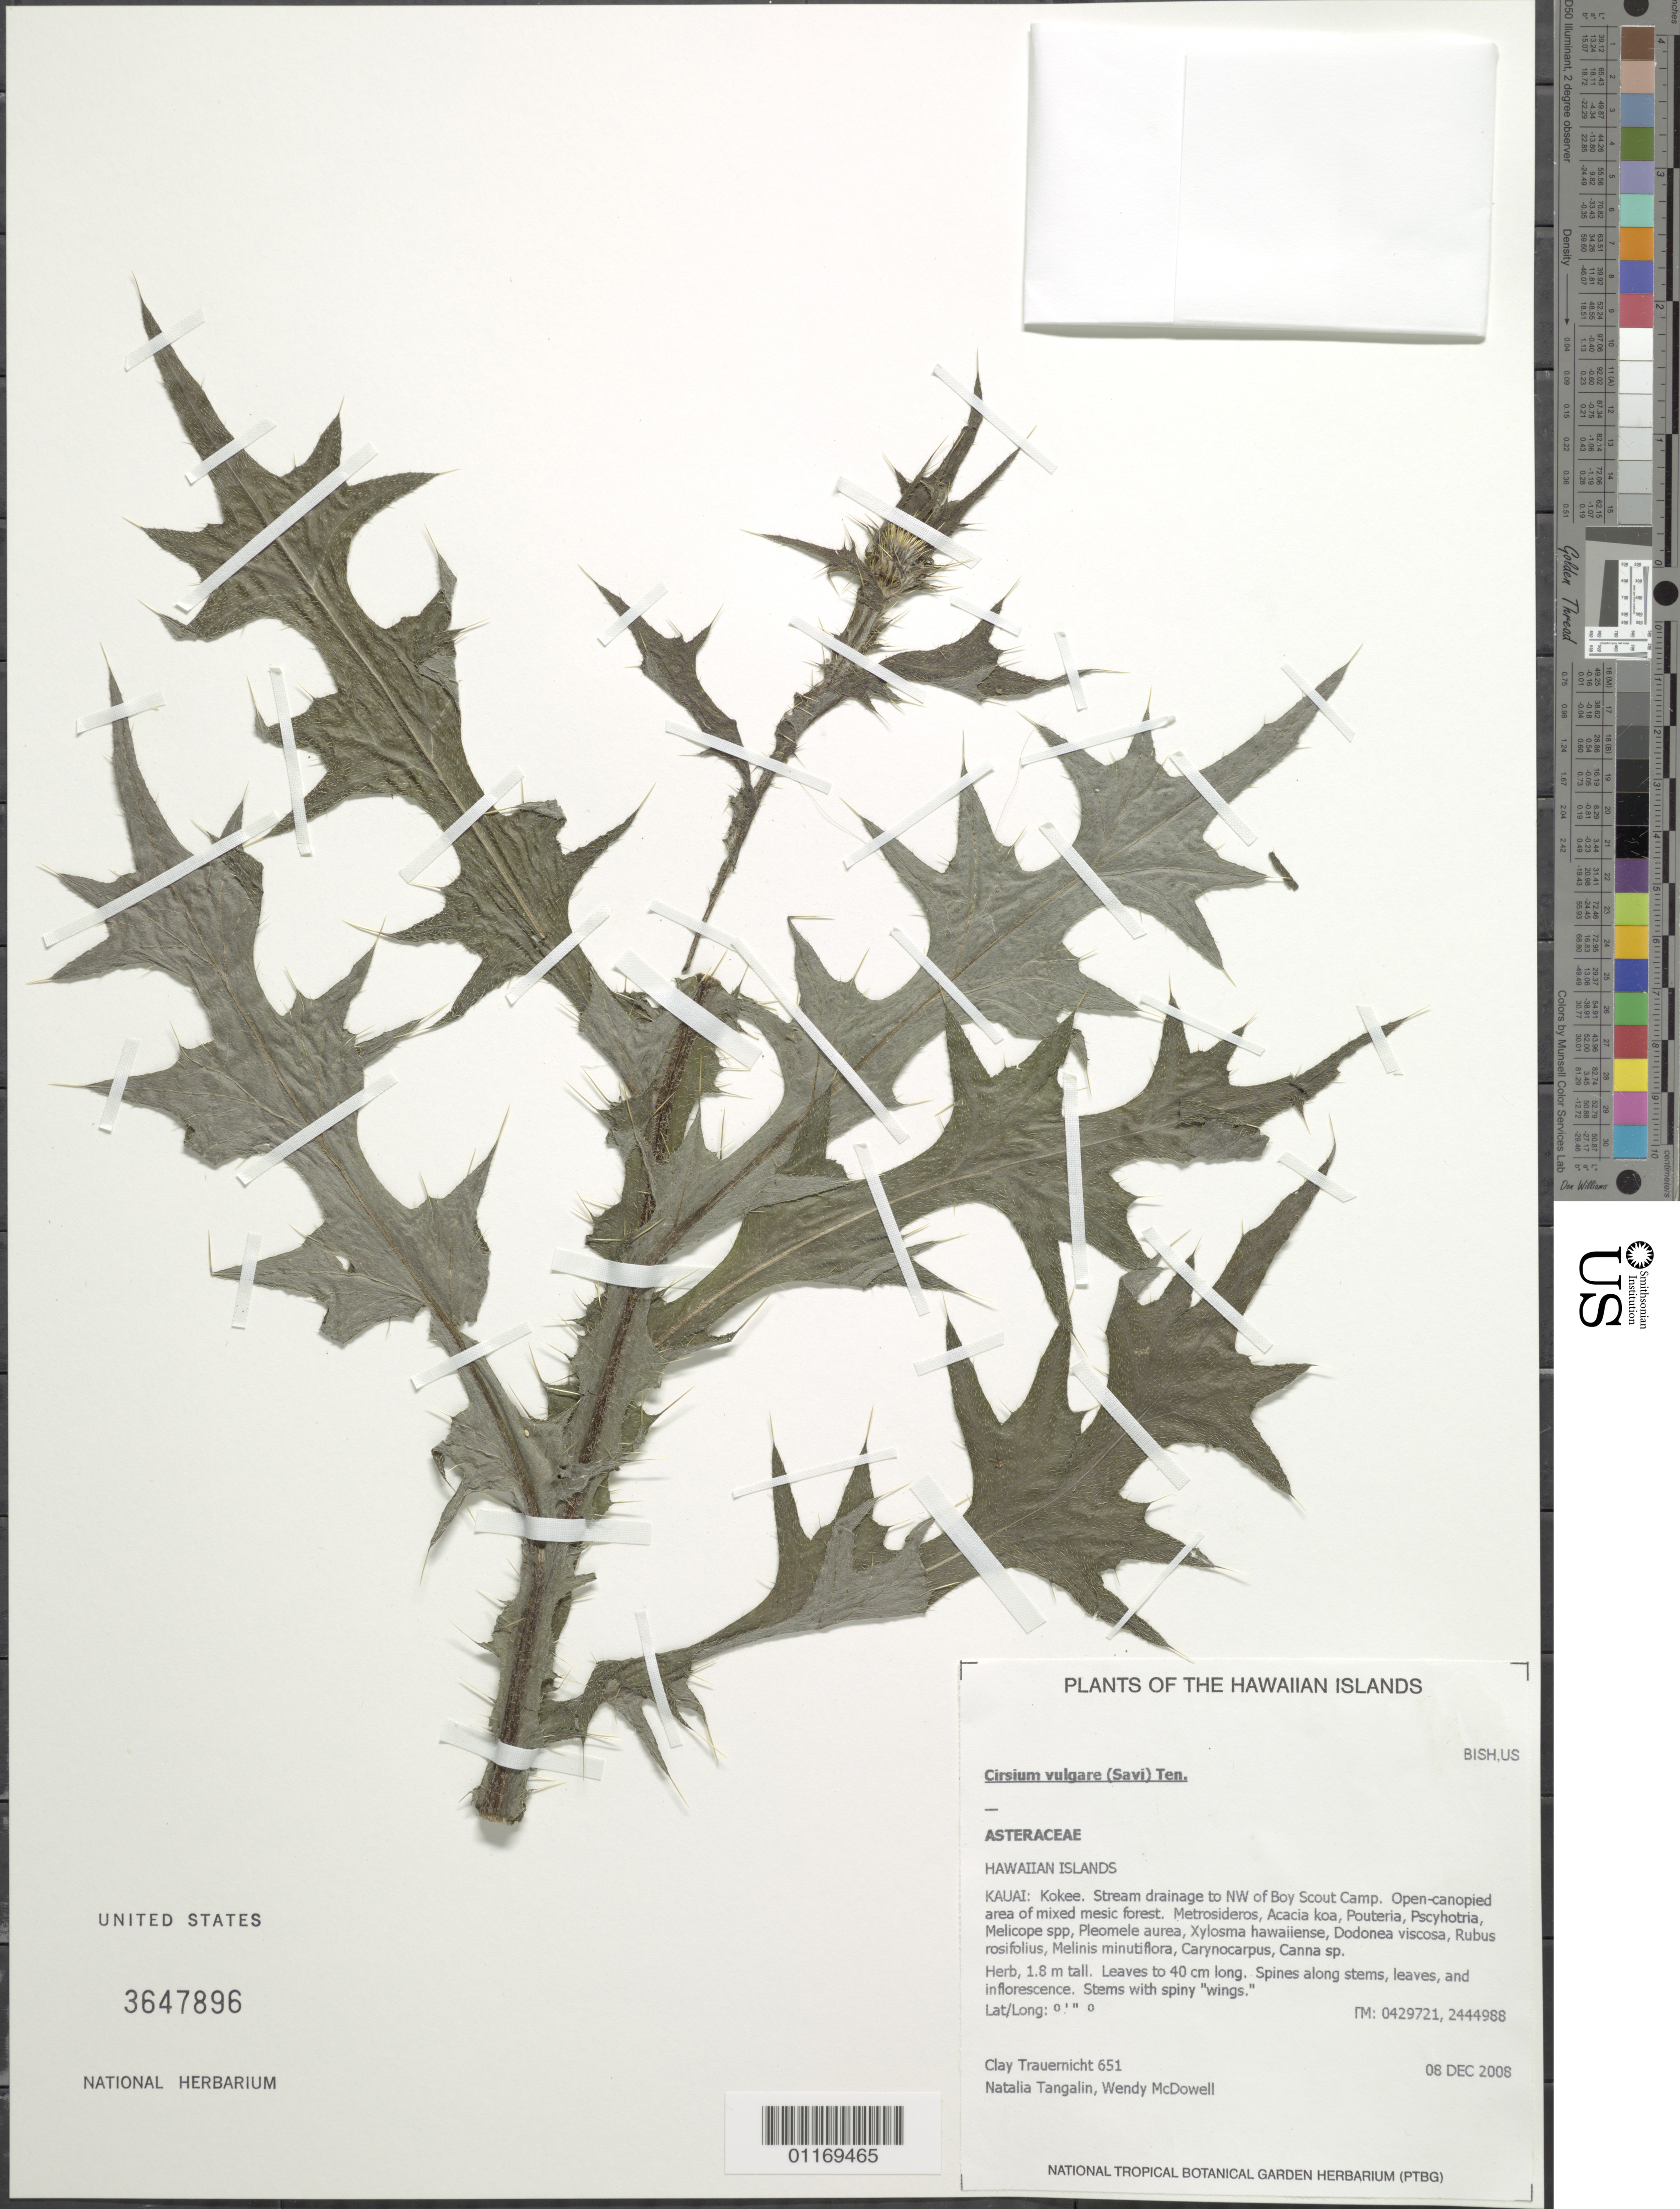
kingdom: Plantae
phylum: Tracheophyta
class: Magnoliopsida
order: Asterales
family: Asteraceae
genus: Cirsium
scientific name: Cirsium vulgare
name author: (Savi) Ten.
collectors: C. Trauernicht, N. Tangalin & W. McDowell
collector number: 651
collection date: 2008-12-08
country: United States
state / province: Hawaii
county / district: Kauai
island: Kaua'i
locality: Kokee, stream drainage to NW of Boy Scout Camp.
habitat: Mixed mesic forest.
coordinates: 0429721, 2444988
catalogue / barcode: US 3647896